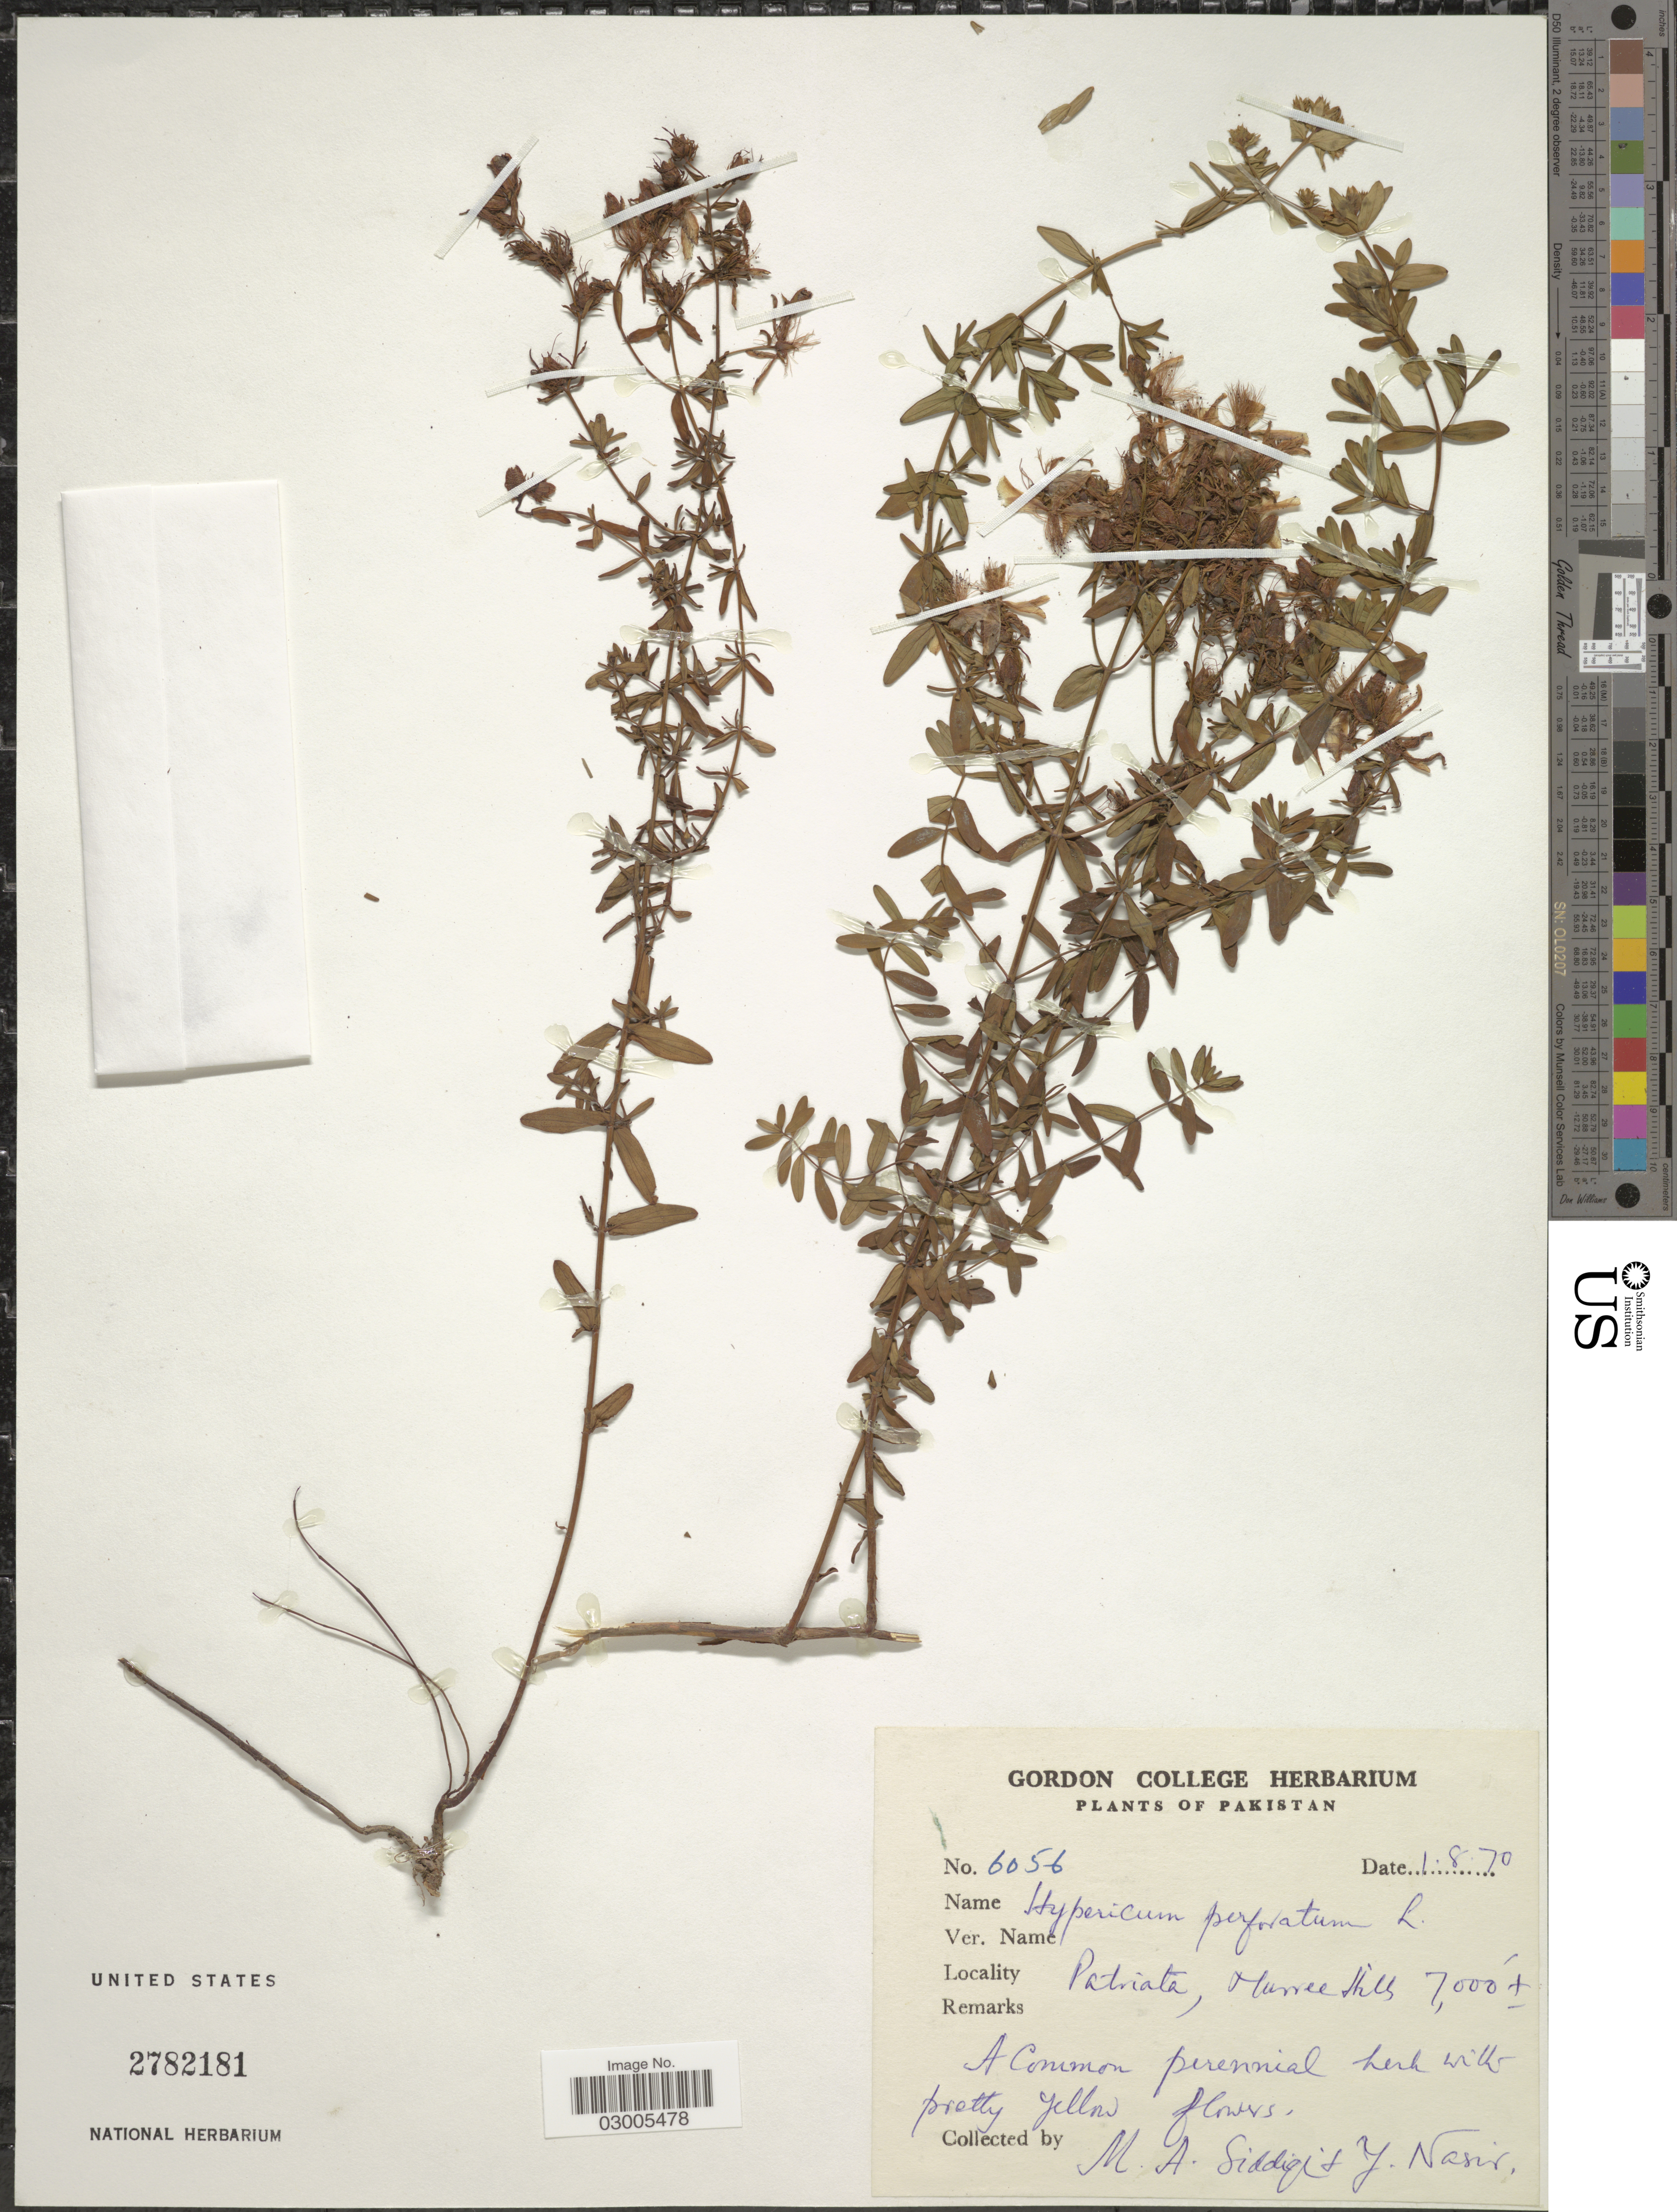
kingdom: Plantae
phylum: Tracheophyta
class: Magnoliopsida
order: Malpighiales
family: Hypericaceae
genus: Hypericum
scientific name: Hypericum perforatum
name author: L.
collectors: M. Siddiqi & Y. Nasir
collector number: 6056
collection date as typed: Transcribed d/m/y: 1/8/70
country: Pakistan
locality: Patriata, Murree Hills.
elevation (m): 2134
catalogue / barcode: US 2782181